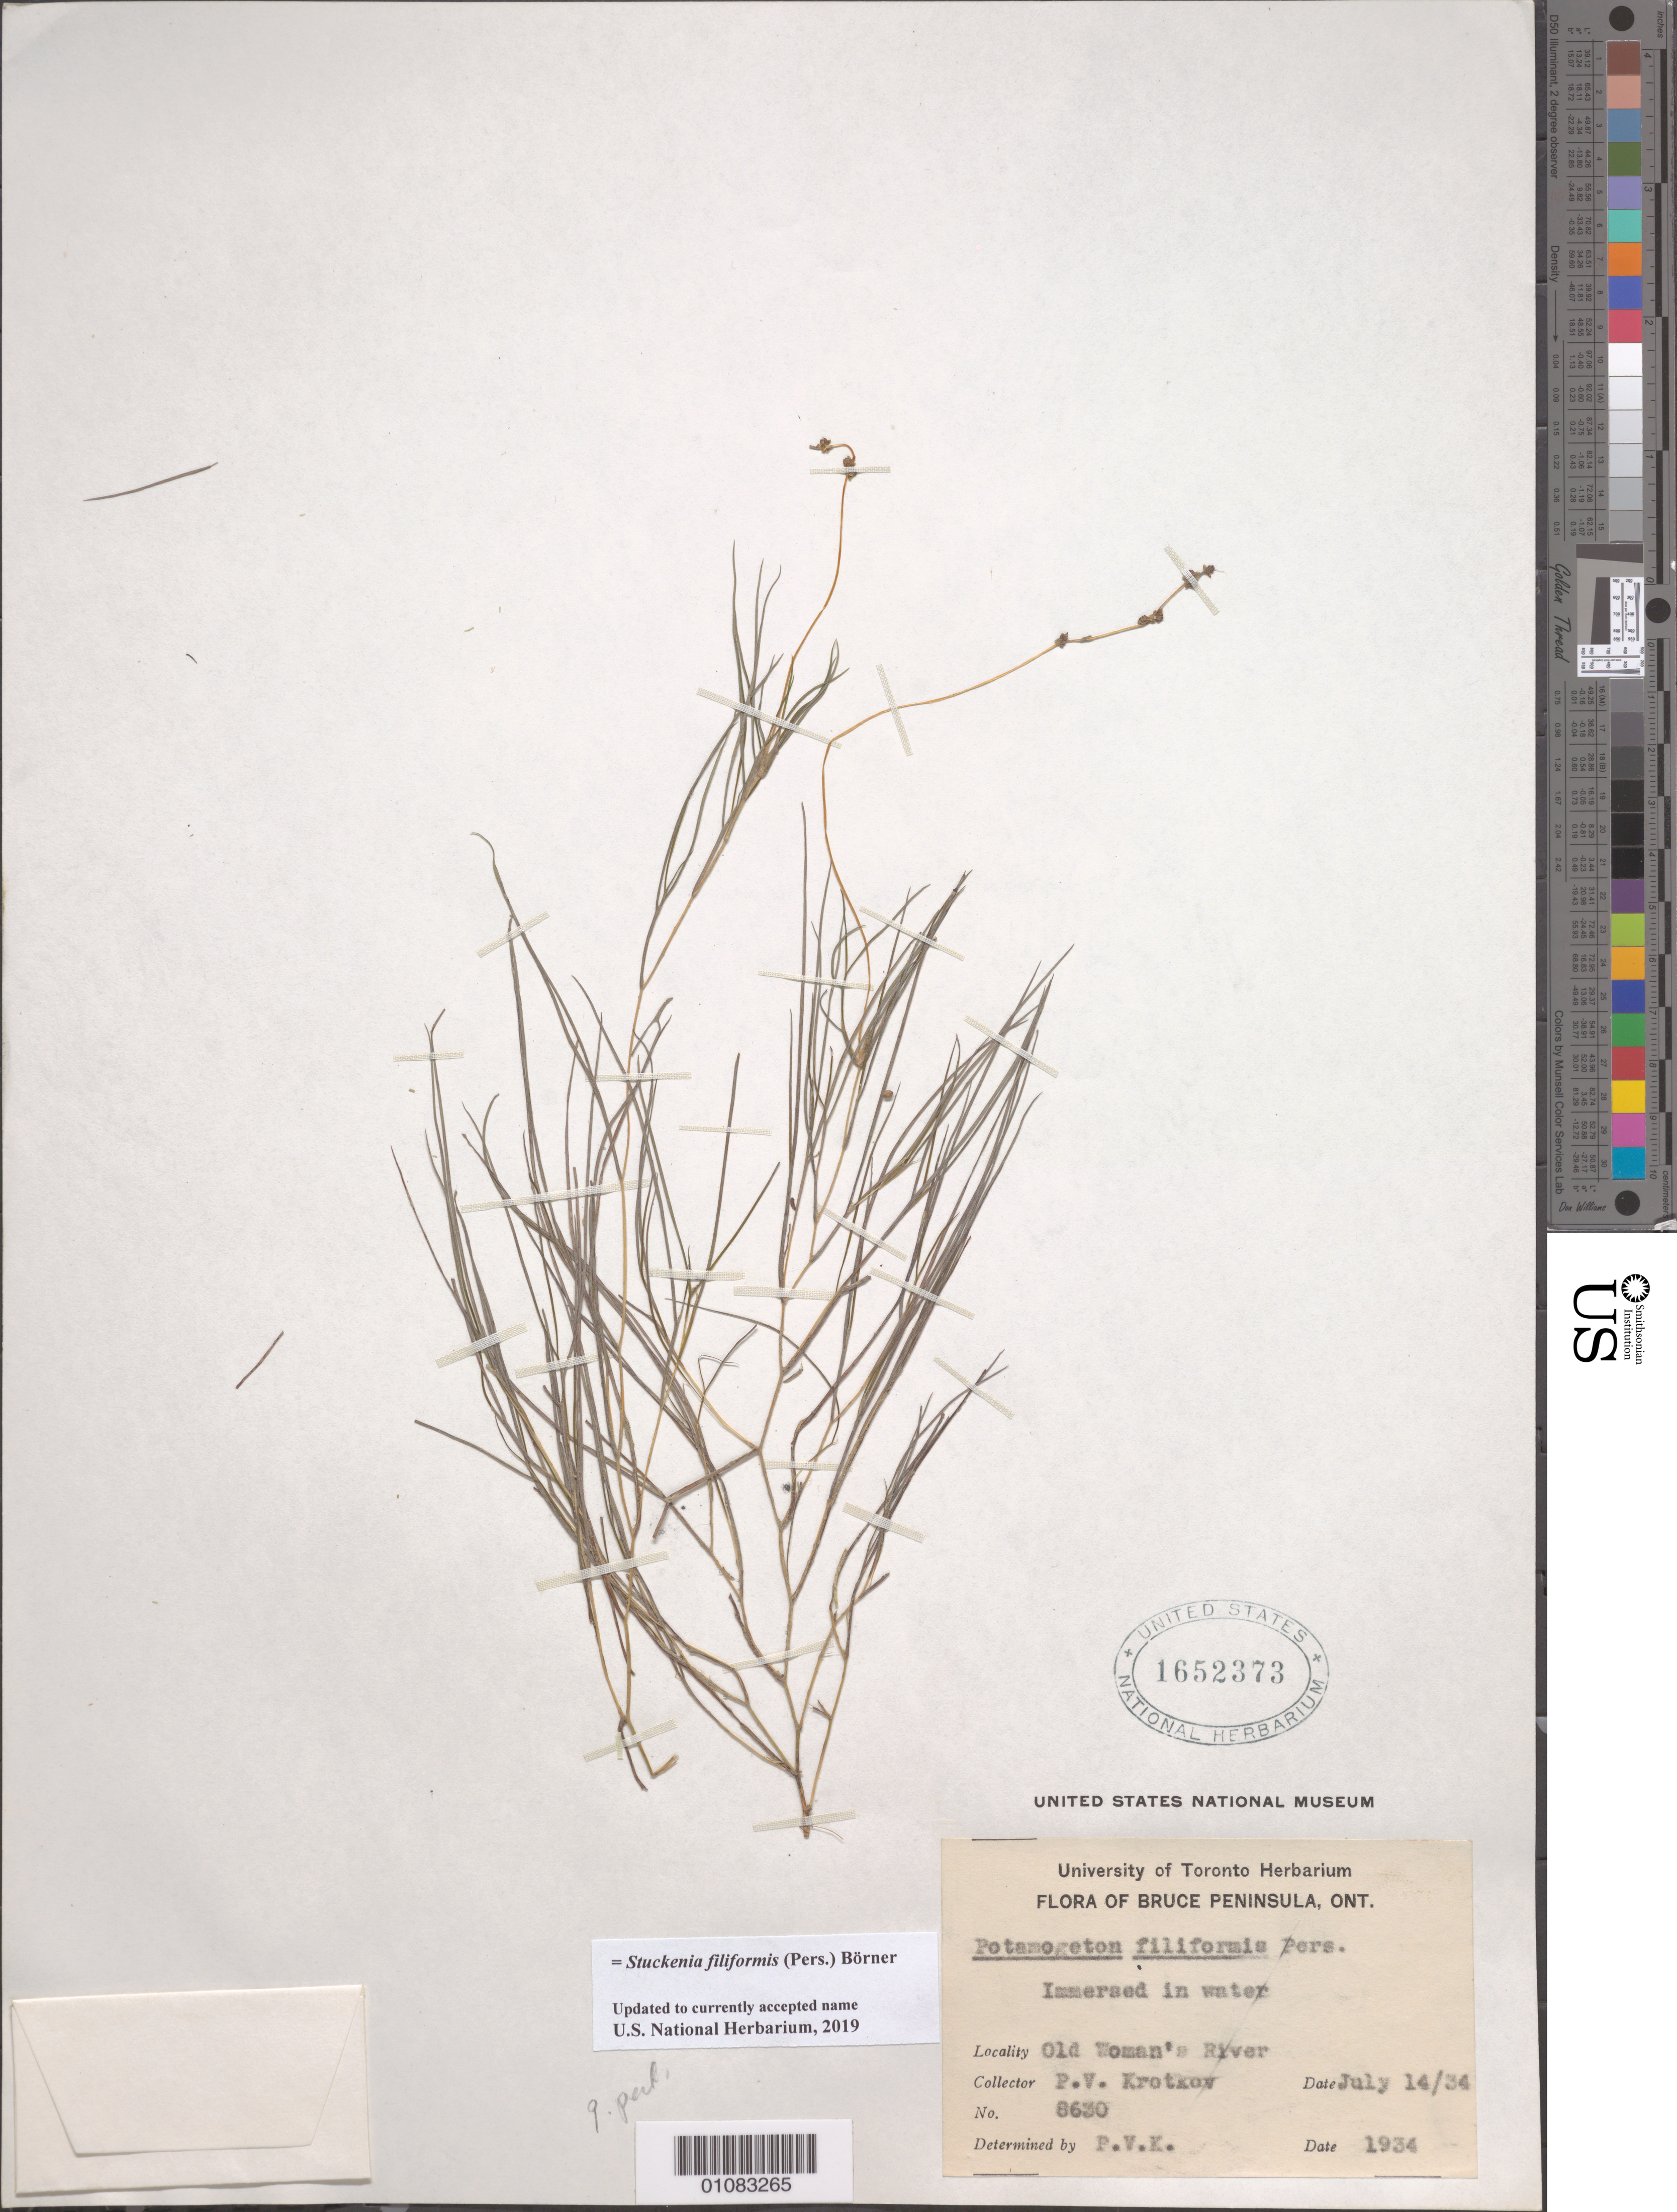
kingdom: Plantae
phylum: Tracheophyta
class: Liliopsida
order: Alismatales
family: Potamogetonaceae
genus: Stuckenia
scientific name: Stuckenia filiformis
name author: (Pers.) Börner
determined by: Strong, Mark T., (BOT), Smithsonian Institution - National Museum of Natural History (UNITED STATES)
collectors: P. V. Krotkov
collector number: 8630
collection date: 1934-07-14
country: Canada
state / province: Ontario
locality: Bruce Peninsula, Old Woman's River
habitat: Immersed in water.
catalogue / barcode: US 1652373